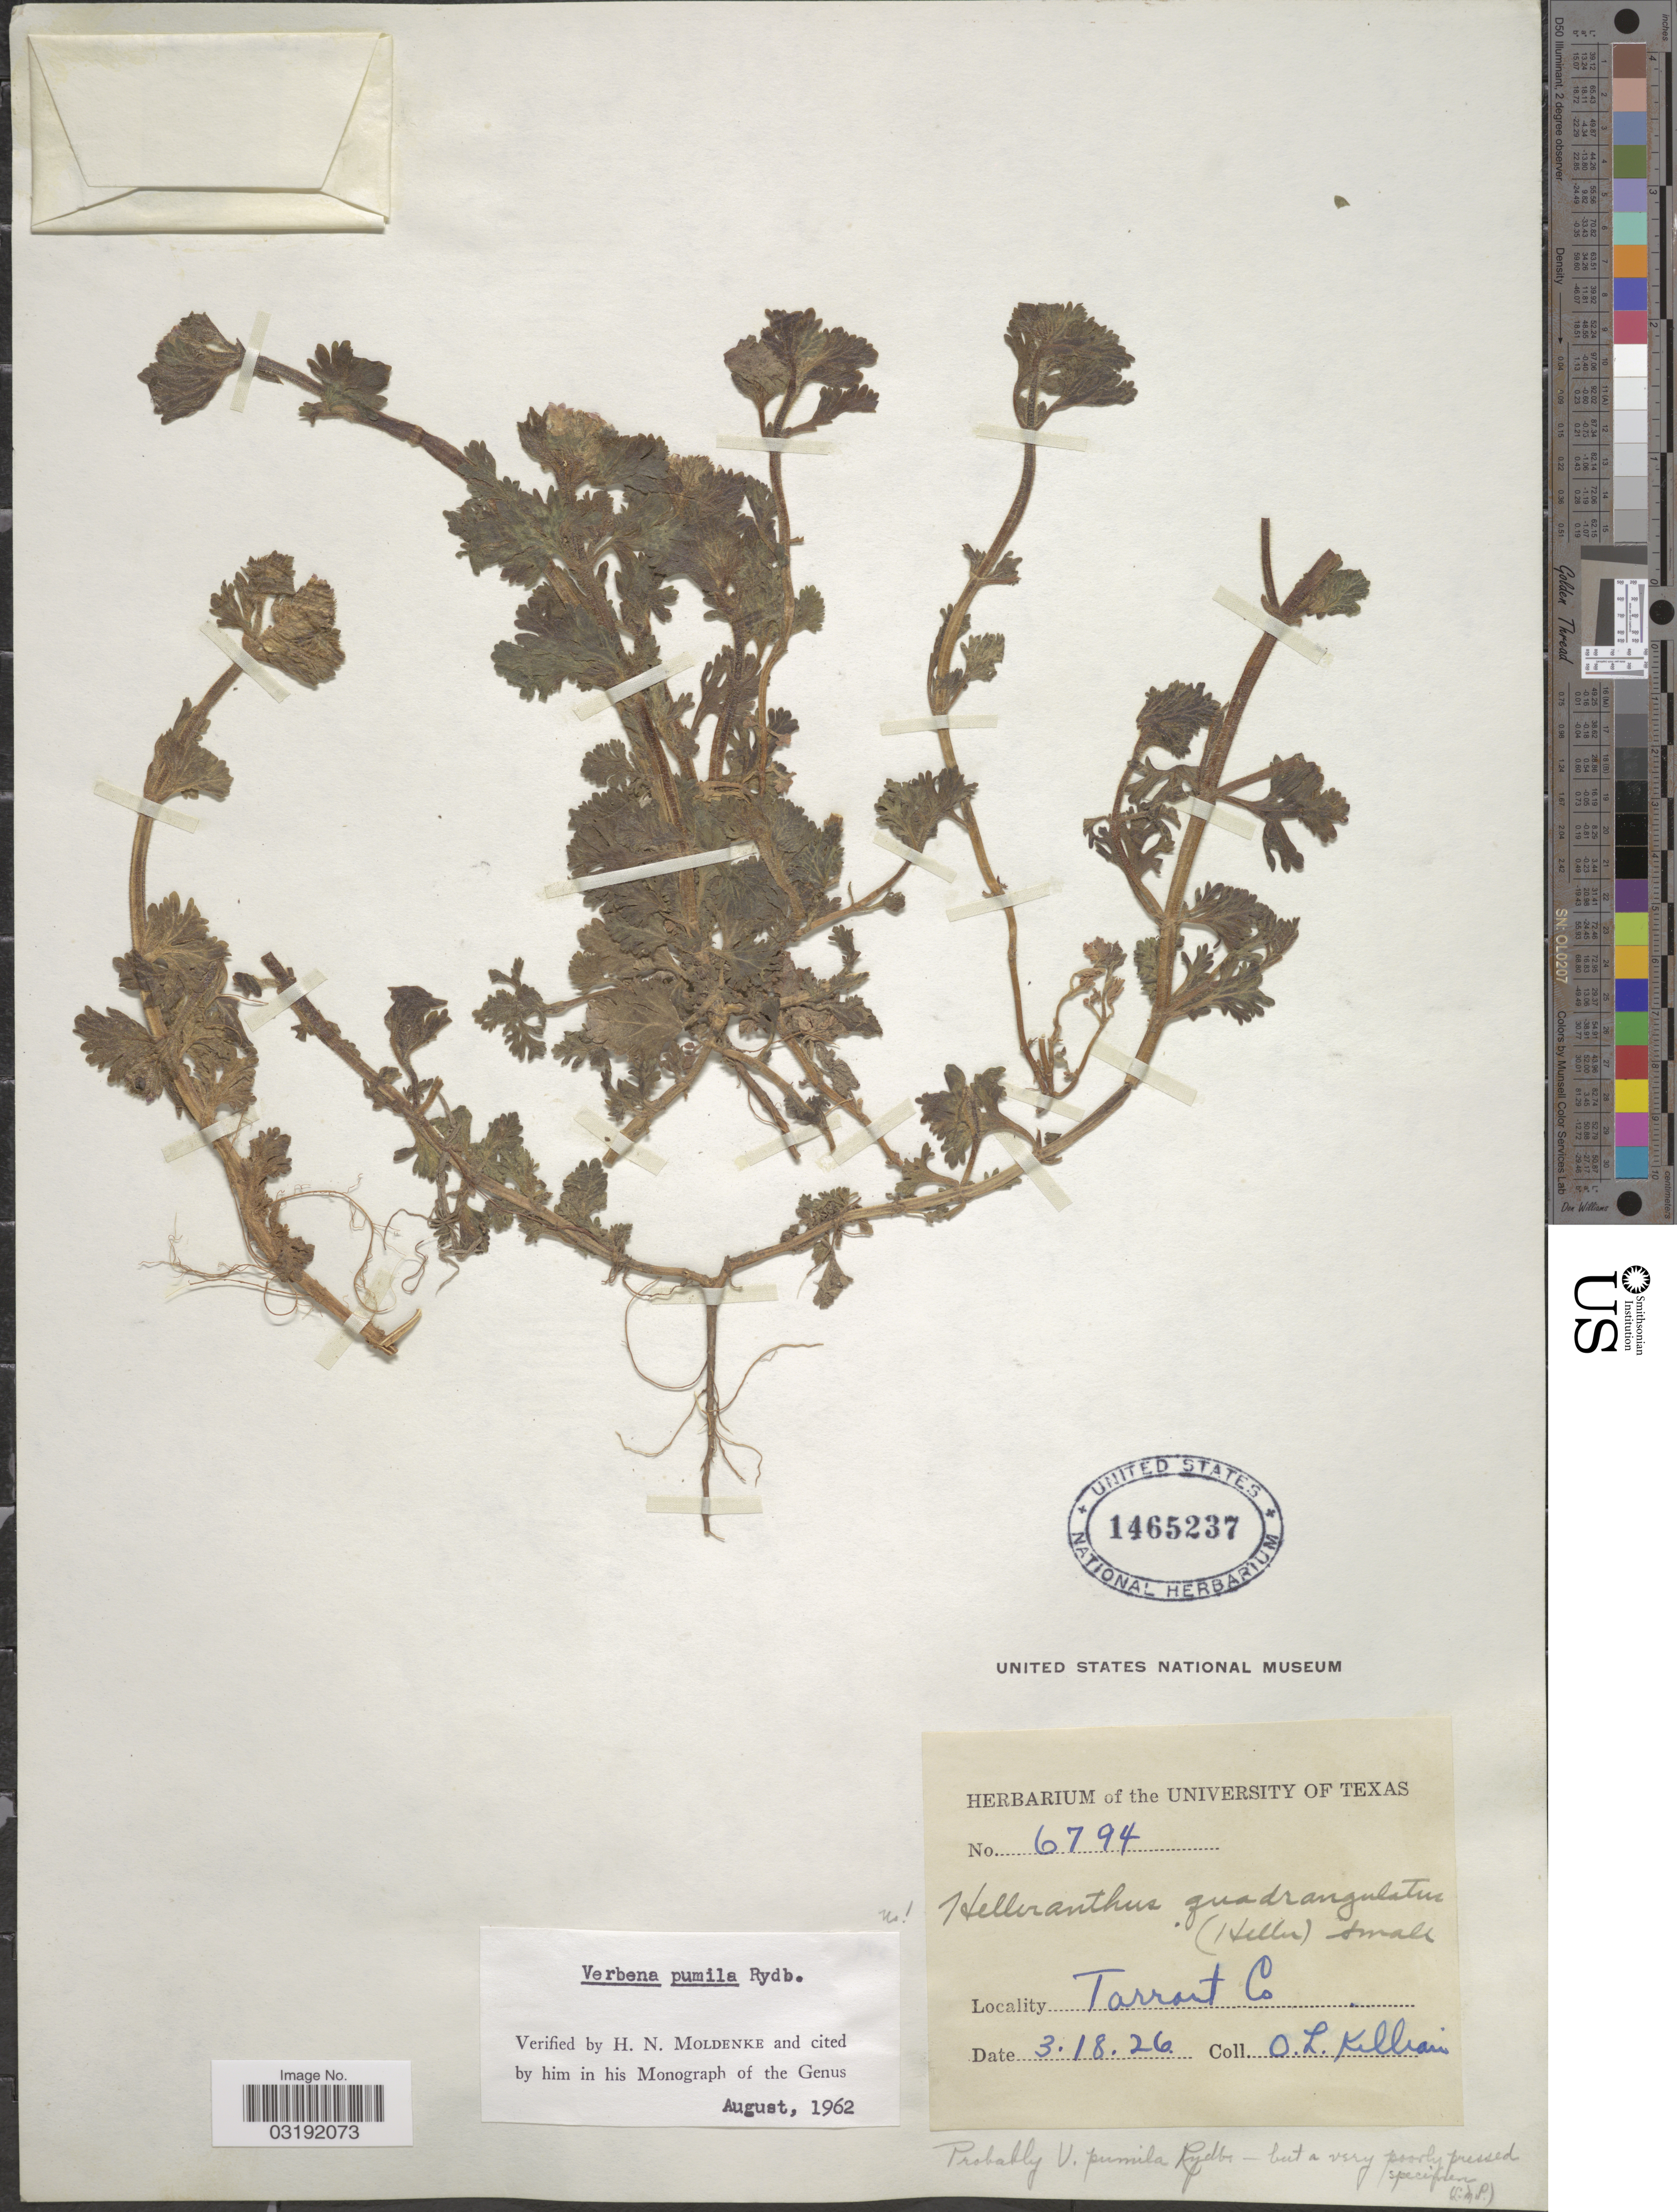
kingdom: Plantae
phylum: Tracheophyta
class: Magnoliopsida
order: Lamiales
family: Verbenaceae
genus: Verbena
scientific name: Verbena pumila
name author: Rydb.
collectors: O. Killian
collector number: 6794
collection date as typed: Transcribed d/m/y: 18/3/26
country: United States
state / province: Texas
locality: Tarrant Co.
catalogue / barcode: US 1465237